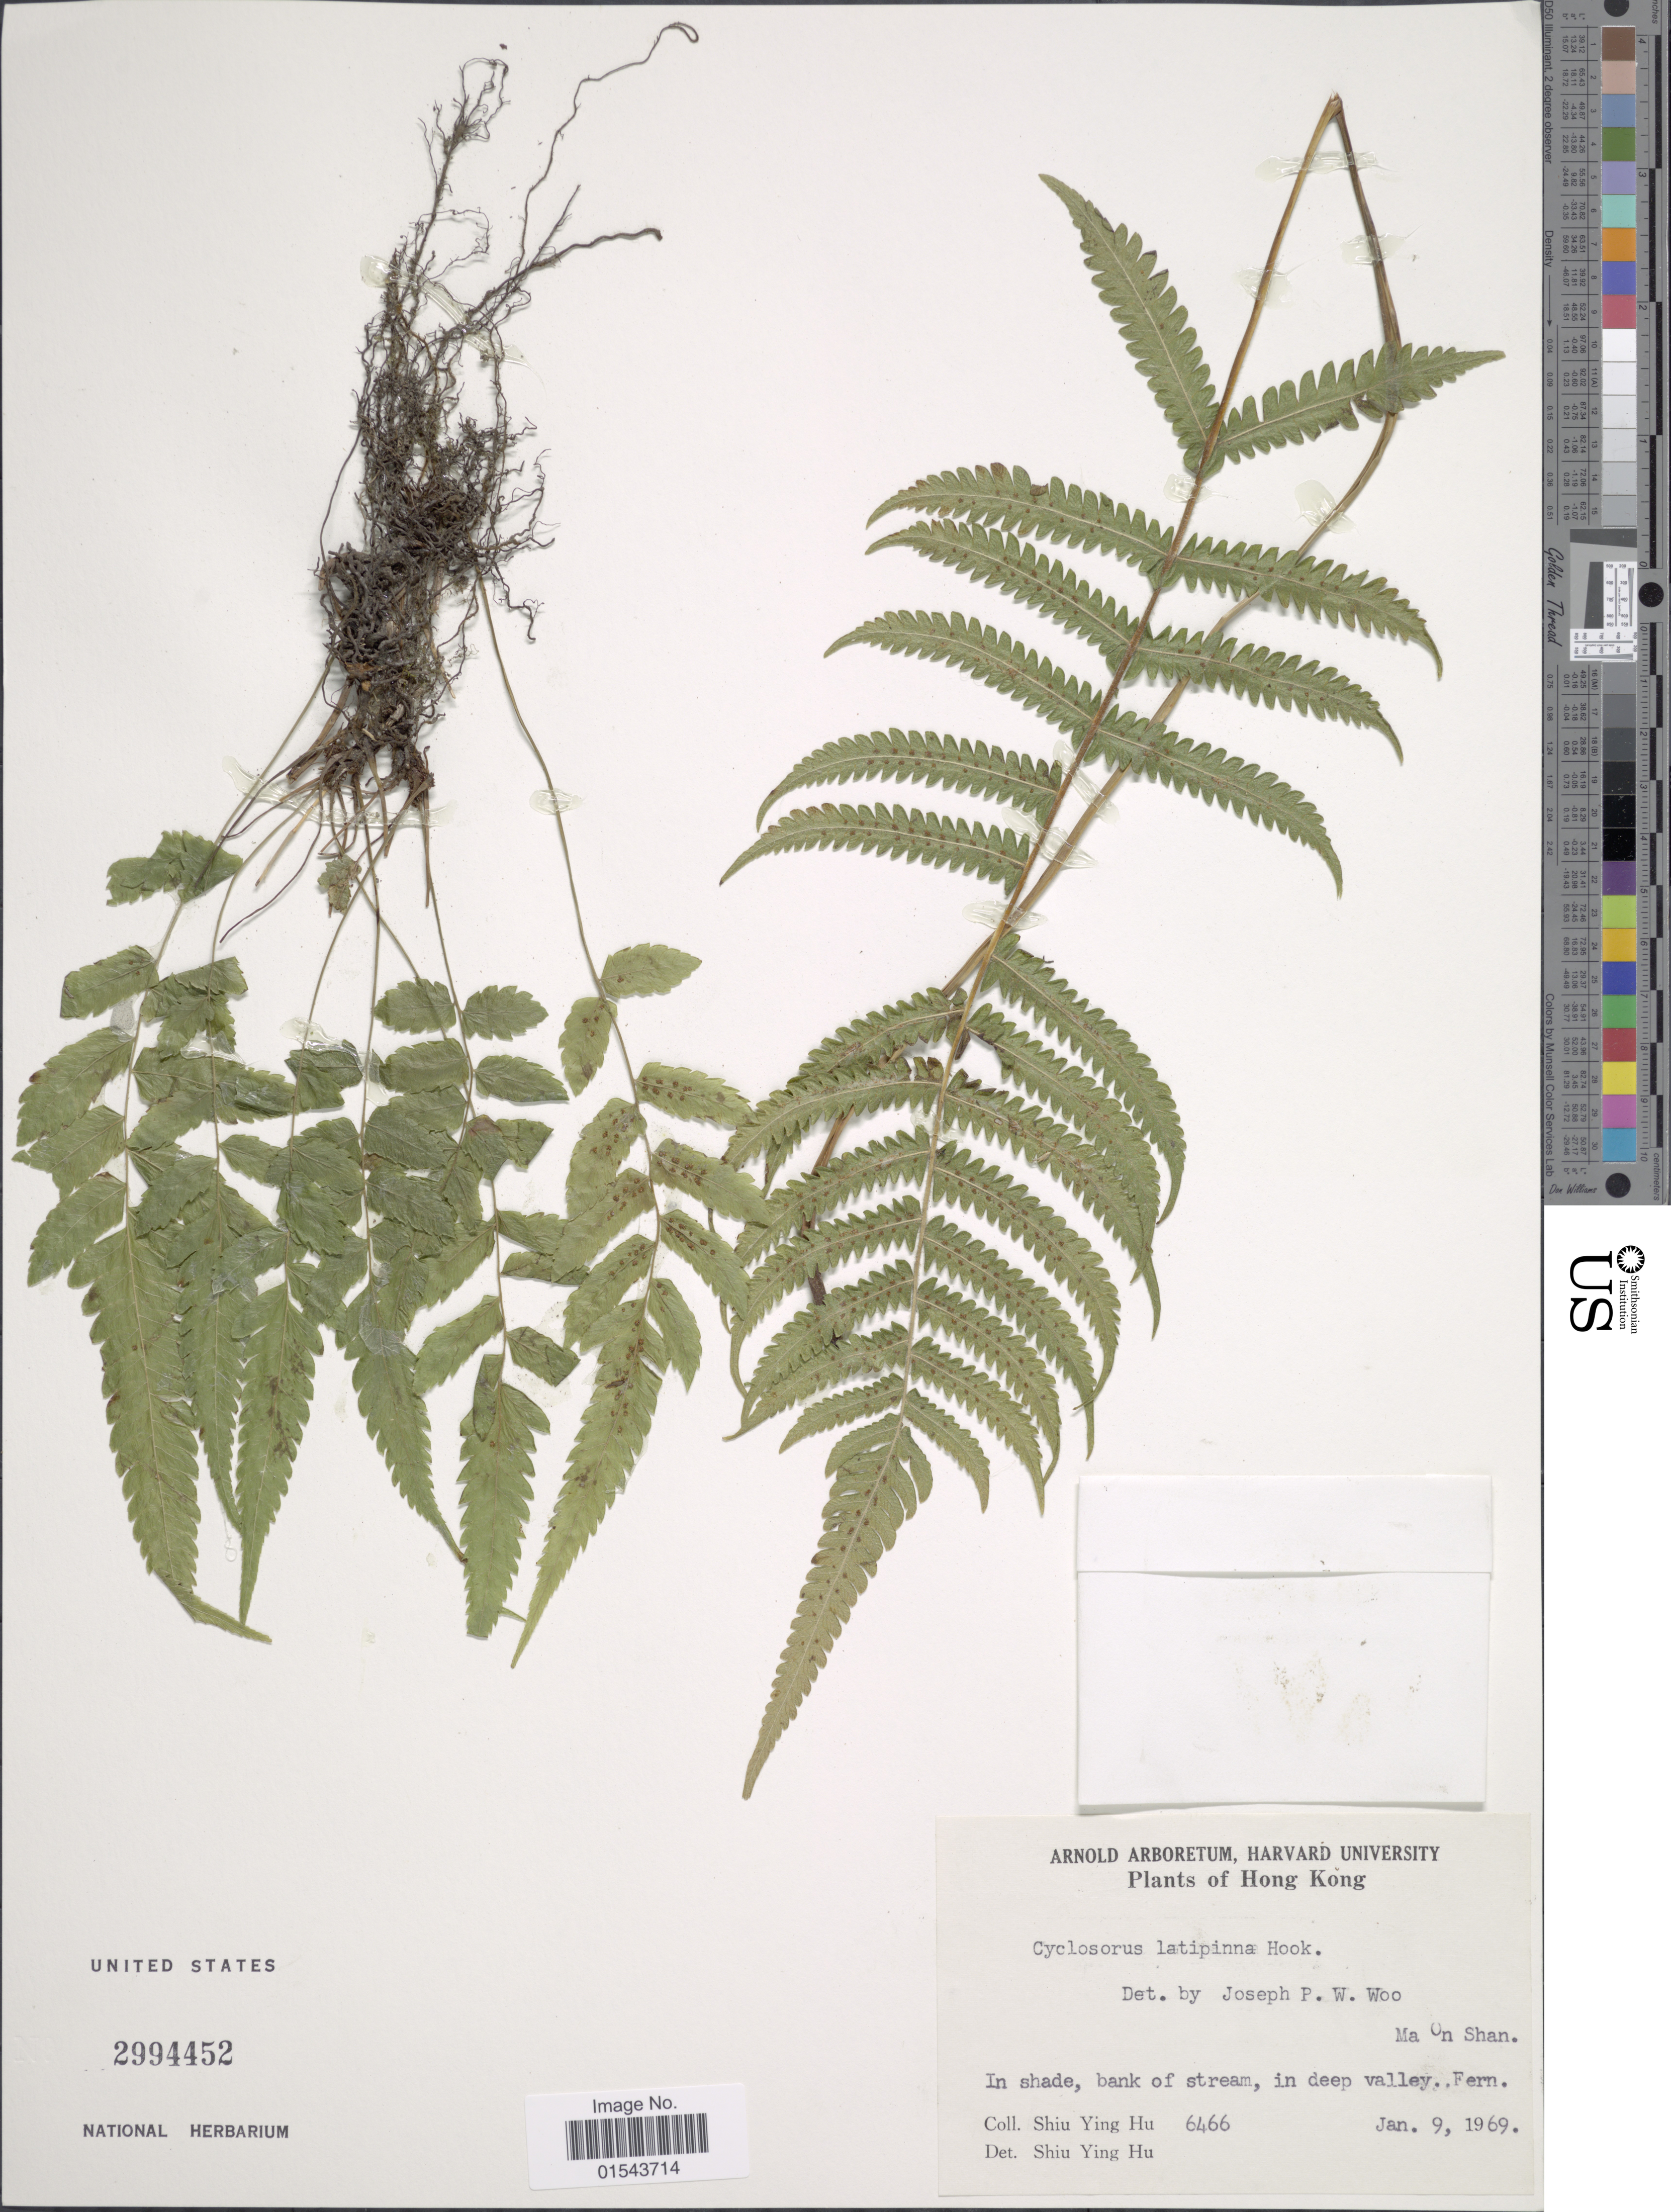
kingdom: Plantae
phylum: Tracheophyta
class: Polypodiopsida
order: Polypodiales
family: Thelypteridaceae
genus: Christella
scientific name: Christella latipinna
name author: (Benth.) H. Lév.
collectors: S. Y. Hu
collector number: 6466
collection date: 1969-01-09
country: China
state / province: Hong Kong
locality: Ma On Shan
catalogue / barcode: US 2994452